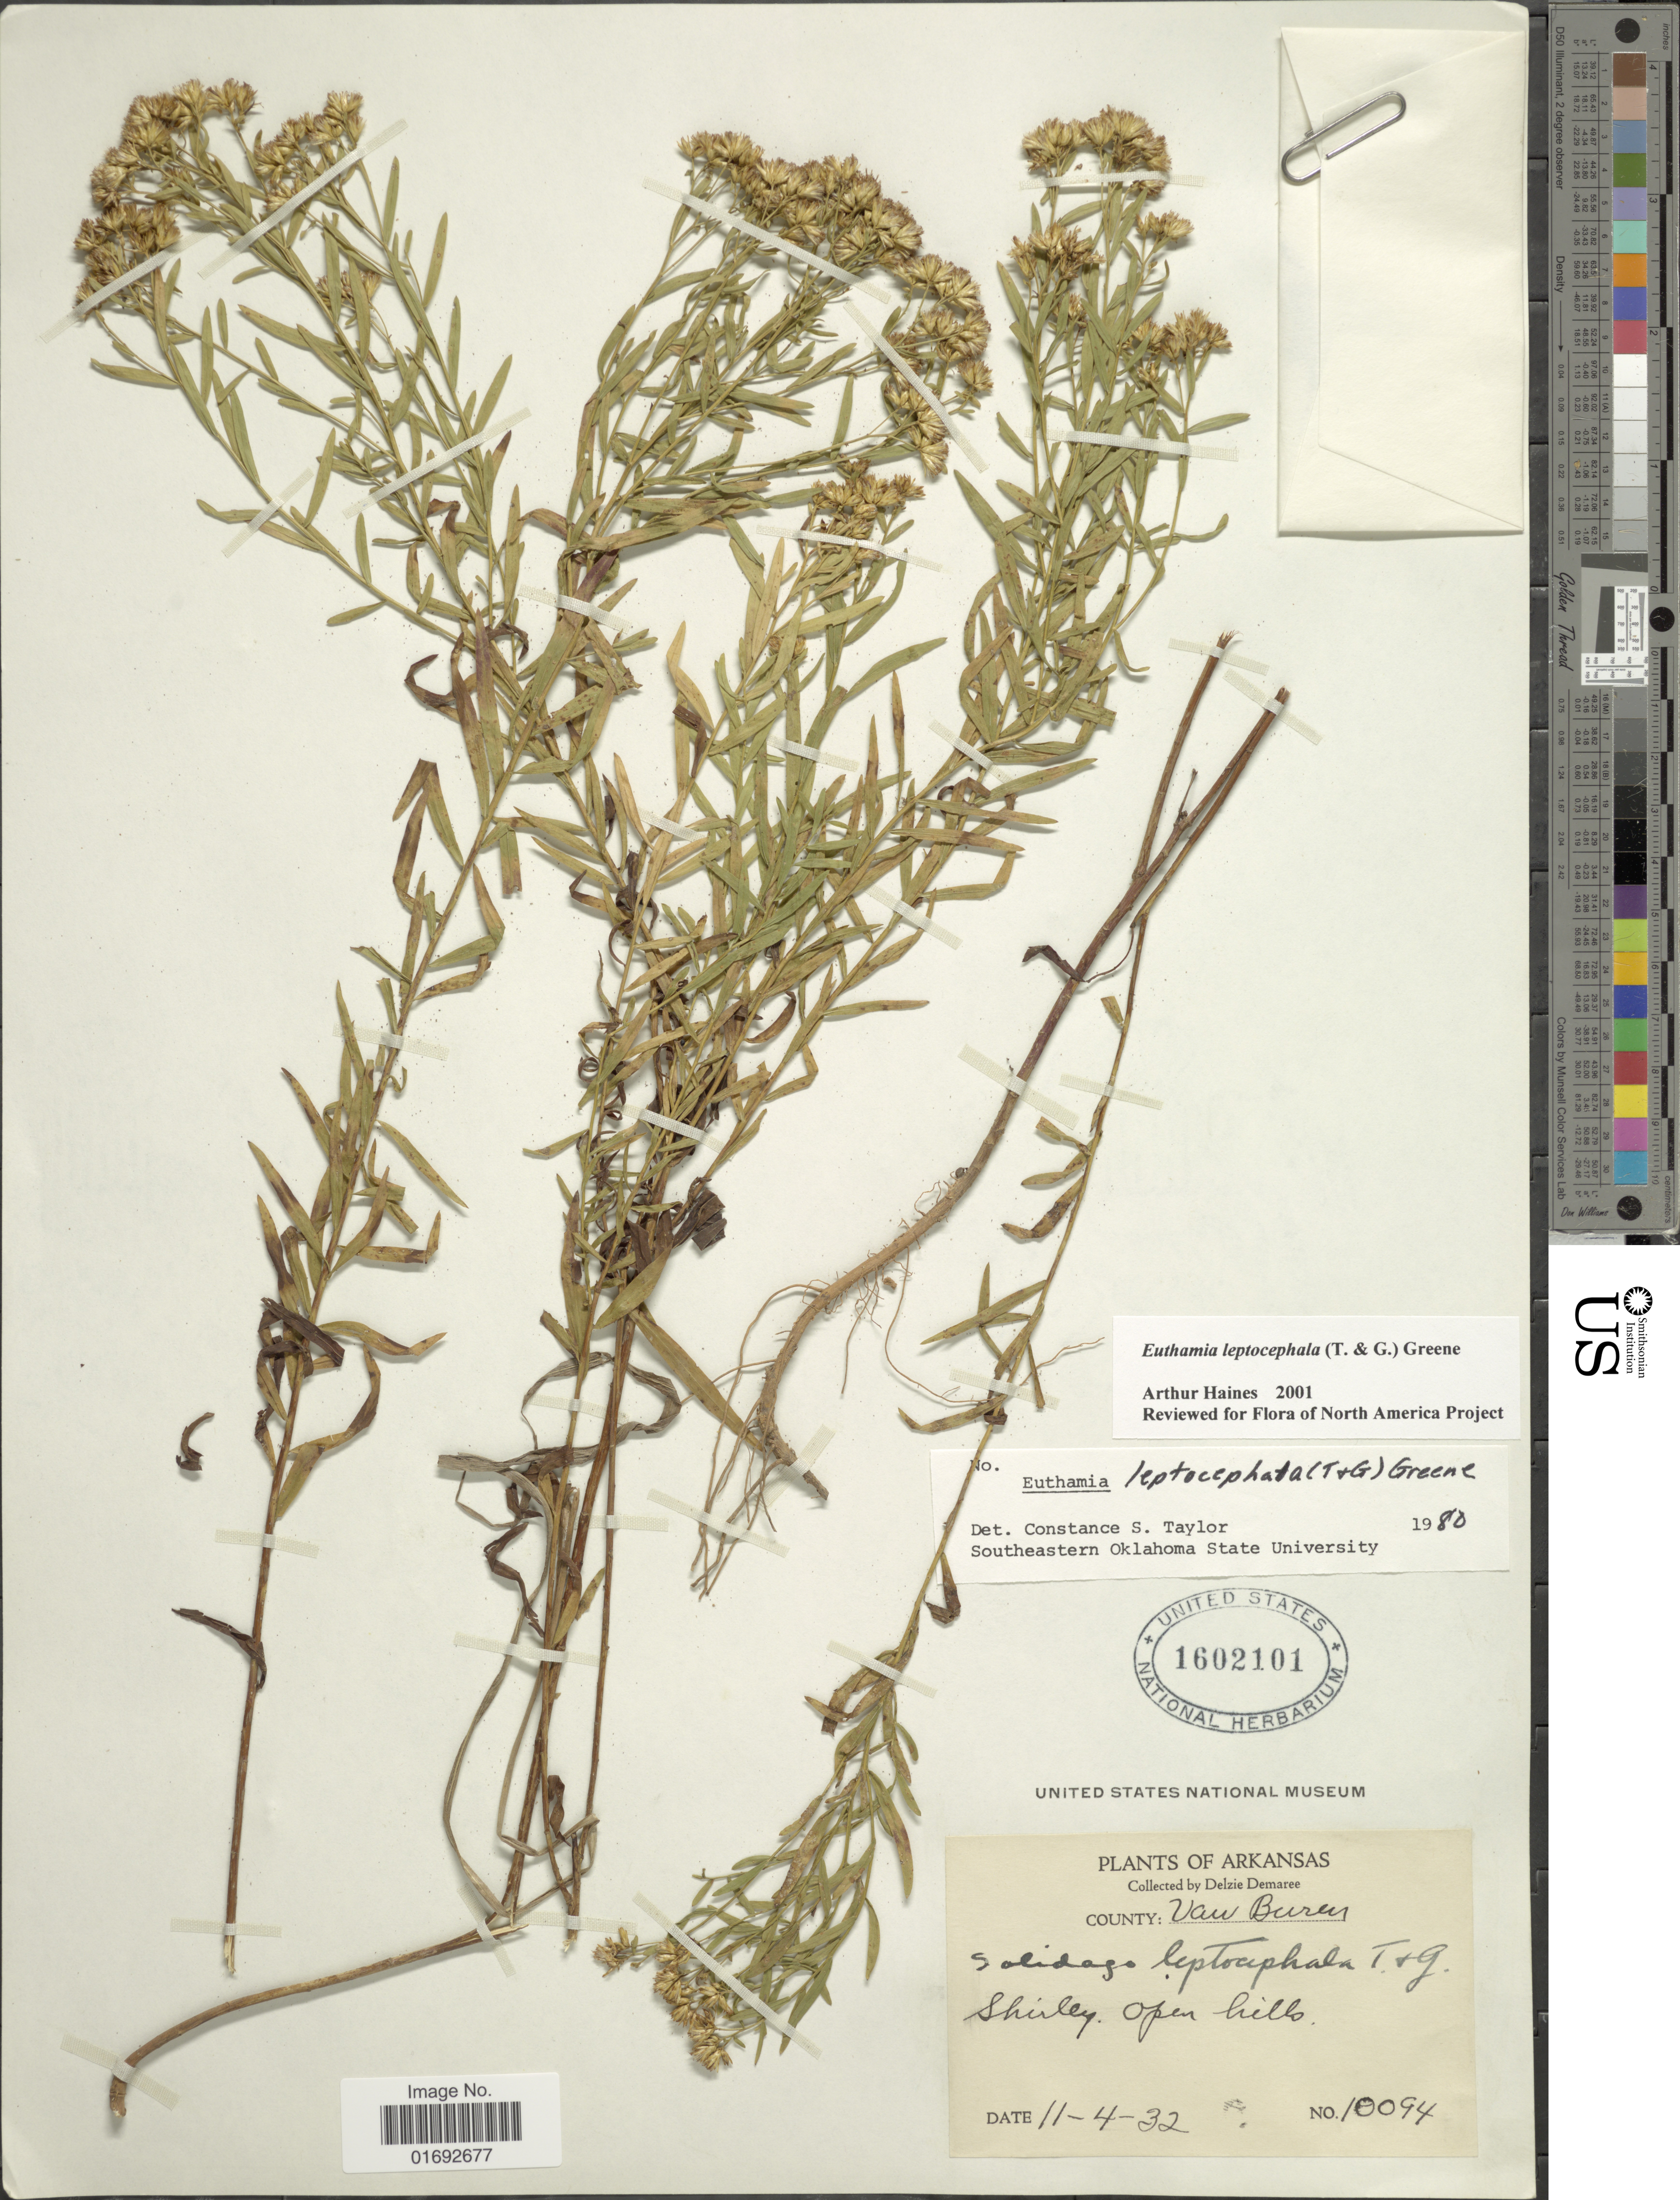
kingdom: Plantae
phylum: Tracheophyta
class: Magnoliopsida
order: Asterales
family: Asteraceae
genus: Euthamia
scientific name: Euthamia leptocephala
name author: (Torr. & A. Gray) Greene ex Porter & Britton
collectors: D. Demaree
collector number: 10094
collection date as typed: Transcribed d/m/y: 4/11/32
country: United States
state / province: Arkansas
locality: County Van Buren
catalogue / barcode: US 1602101